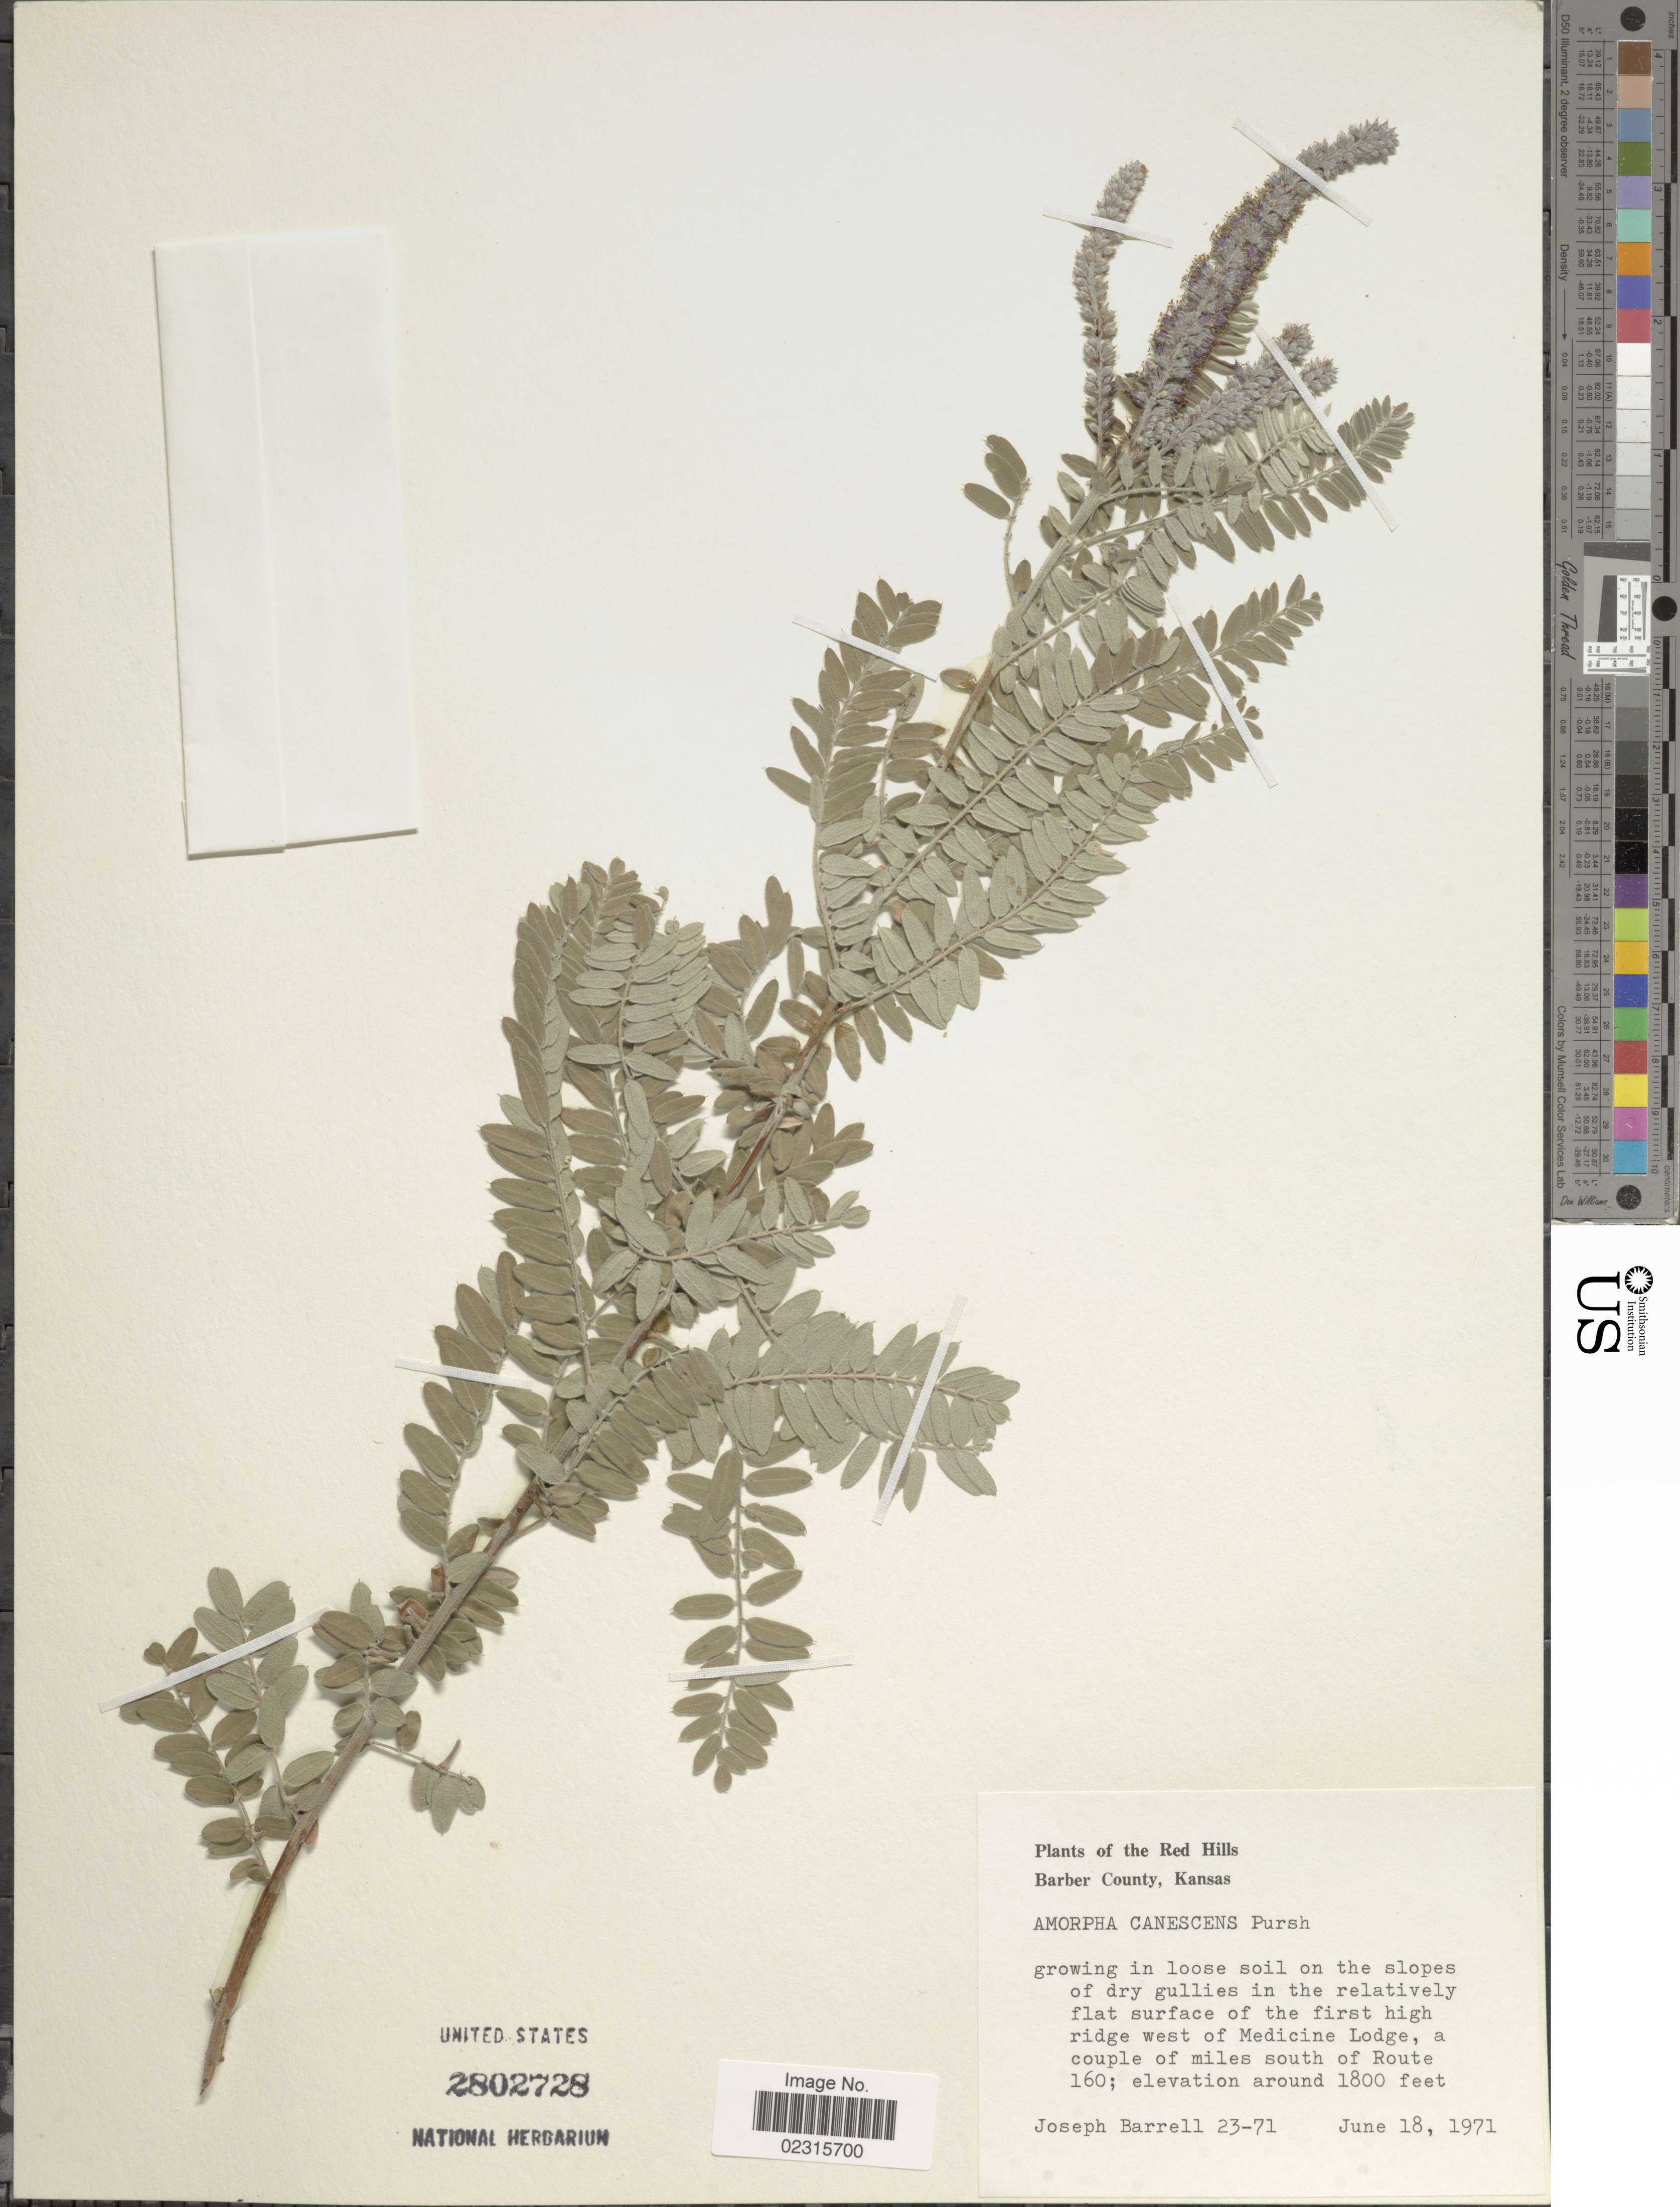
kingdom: Plantae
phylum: Tracheophyta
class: Magnoliopsida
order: Fabales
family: Fabaceae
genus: Amorpha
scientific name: Amorpha canescens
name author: Pursh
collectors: J. Barrell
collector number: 23-71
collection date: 1971-06-18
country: United States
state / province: Kansas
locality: The Red Hills, Barber County, Kansas, Flat surface of the first high ridge west of Medicine Lidge;, a couple of miles south of Route 160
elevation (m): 549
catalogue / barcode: US 2802728